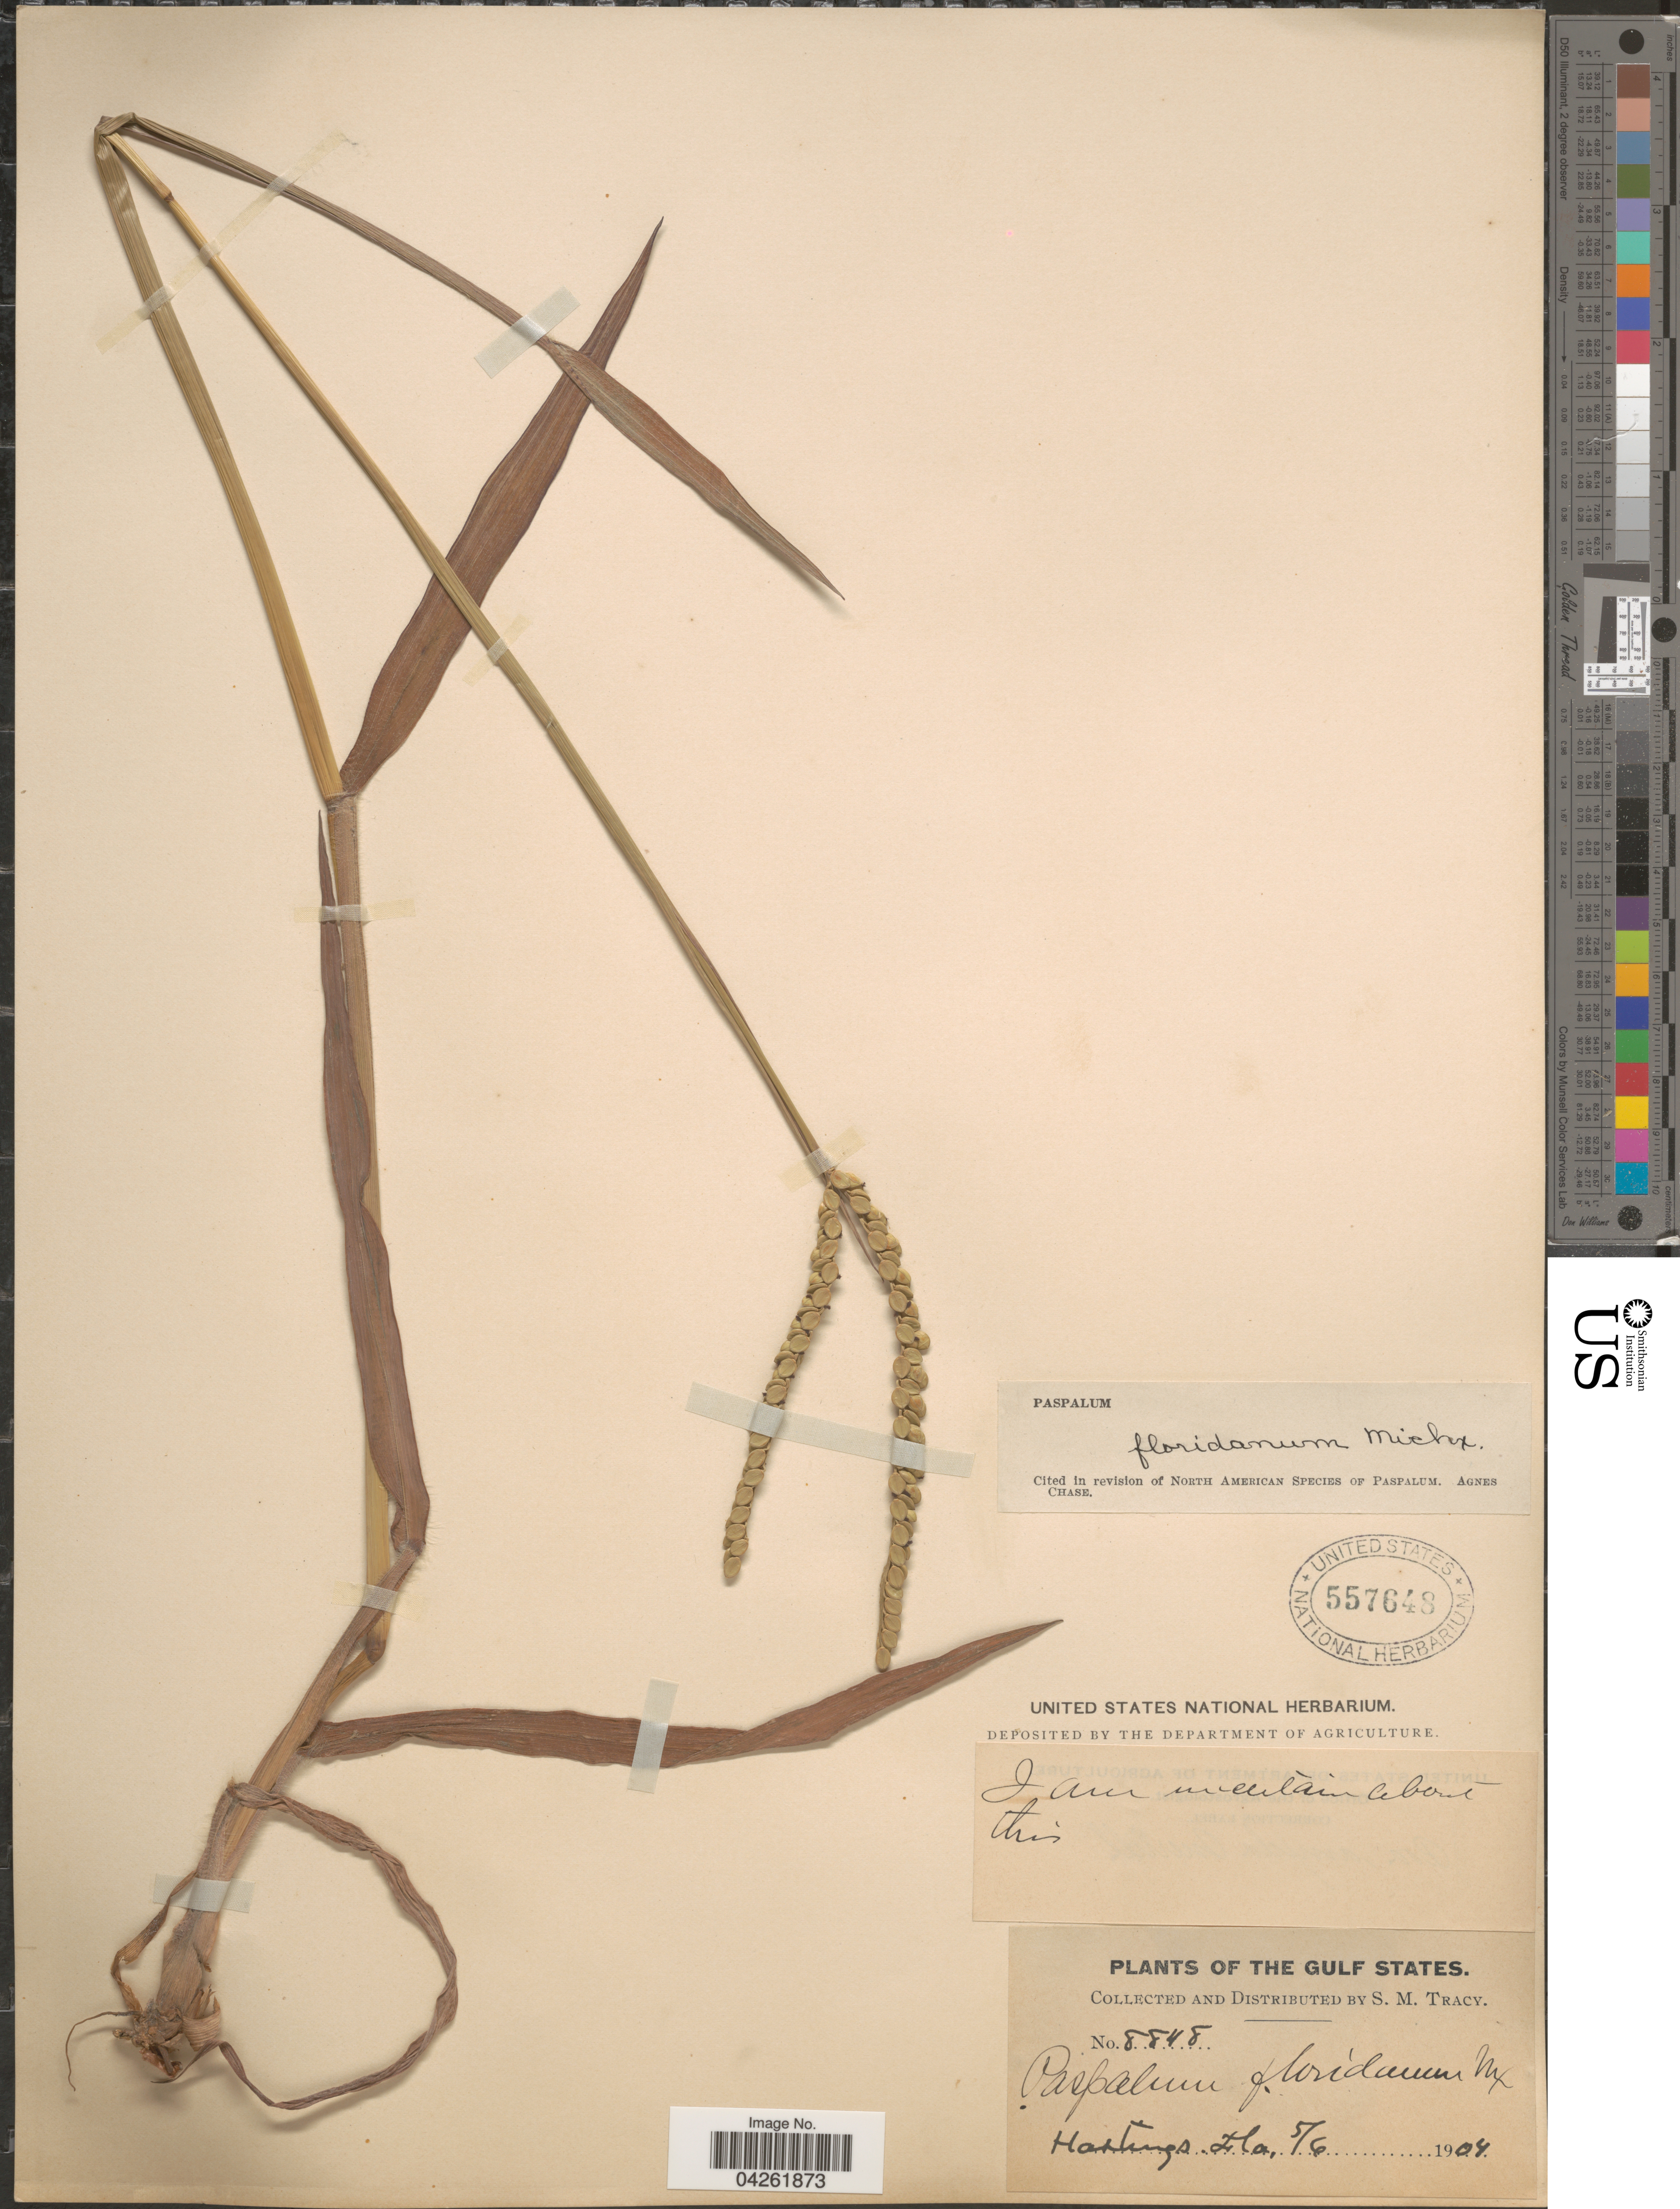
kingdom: Plantae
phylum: Tracheophyta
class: Liliopsida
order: Poales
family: Poaceae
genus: Paspalum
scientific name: Paspalum floridanum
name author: Michx.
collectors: S. M. Tracy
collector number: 8848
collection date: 1904-05-06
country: United States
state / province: Florida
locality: The Gulf States. Hastings.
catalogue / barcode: US 557648